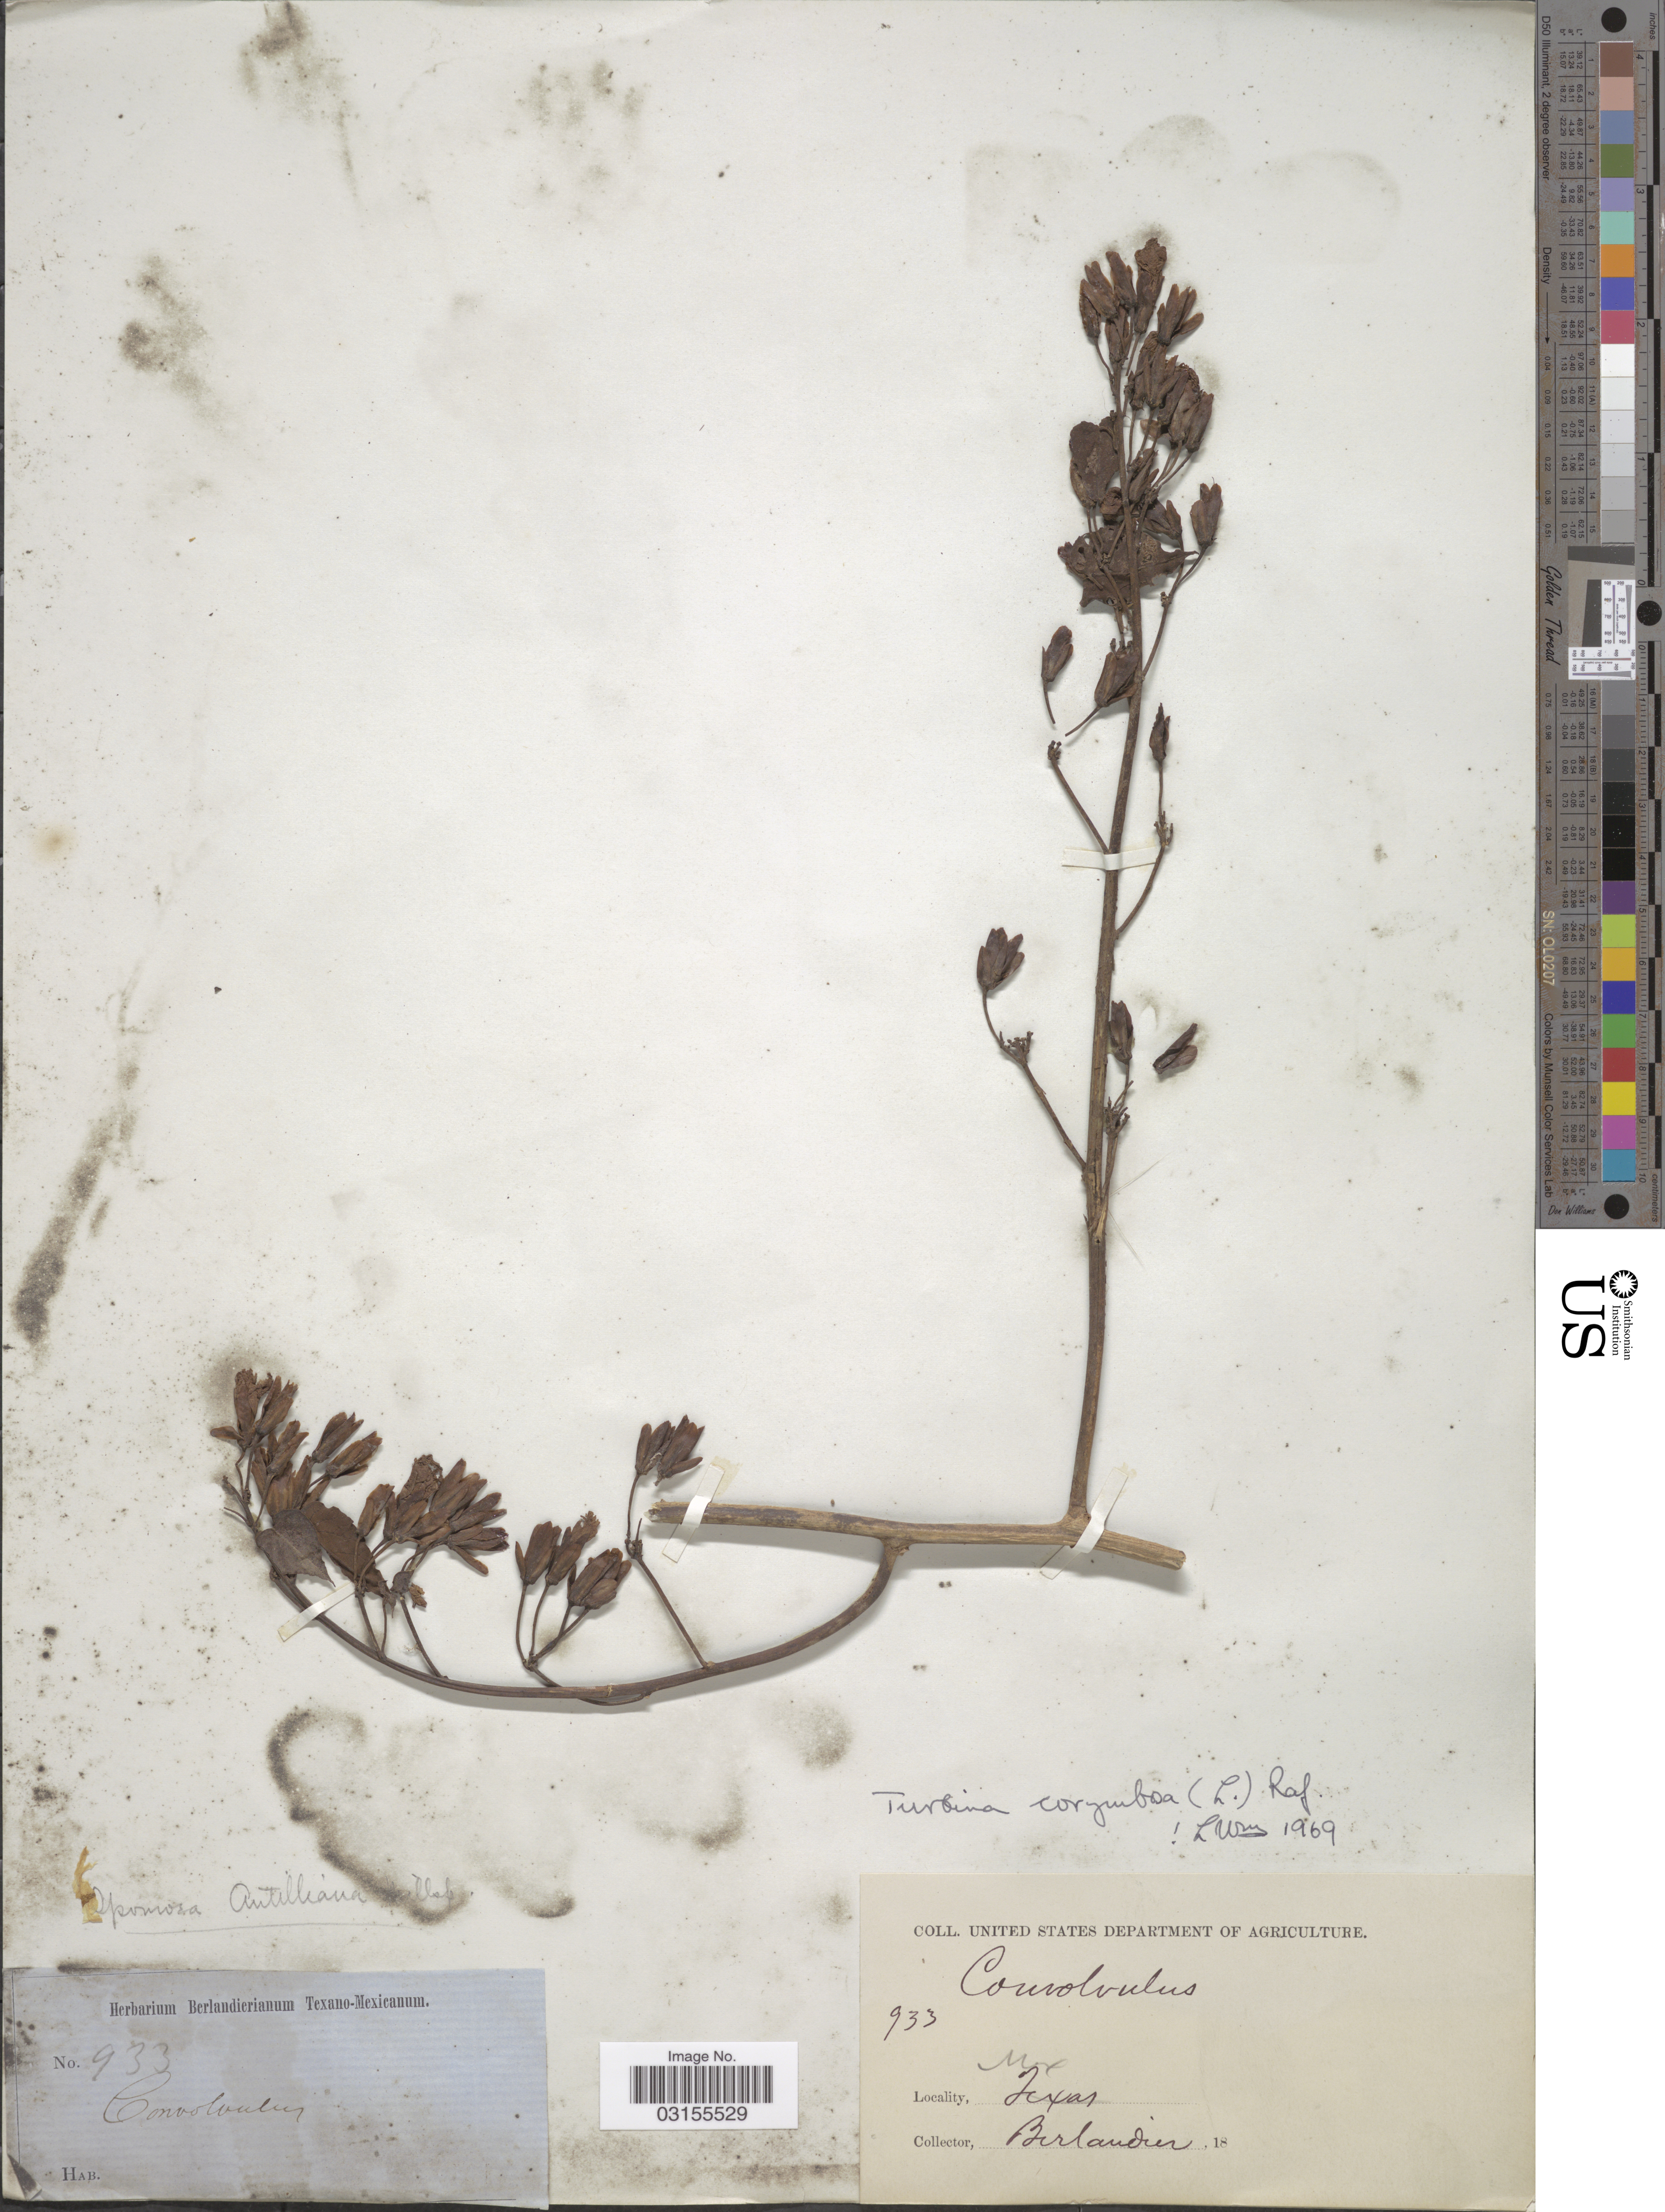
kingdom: Plantae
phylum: Tracheophyta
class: Magnoliopsida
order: Solanales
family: Convolvulaceae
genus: Turbina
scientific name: Turbina corymbosa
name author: (L.) Raf.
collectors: J. L. Berlandier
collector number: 933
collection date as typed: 18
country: Mexico